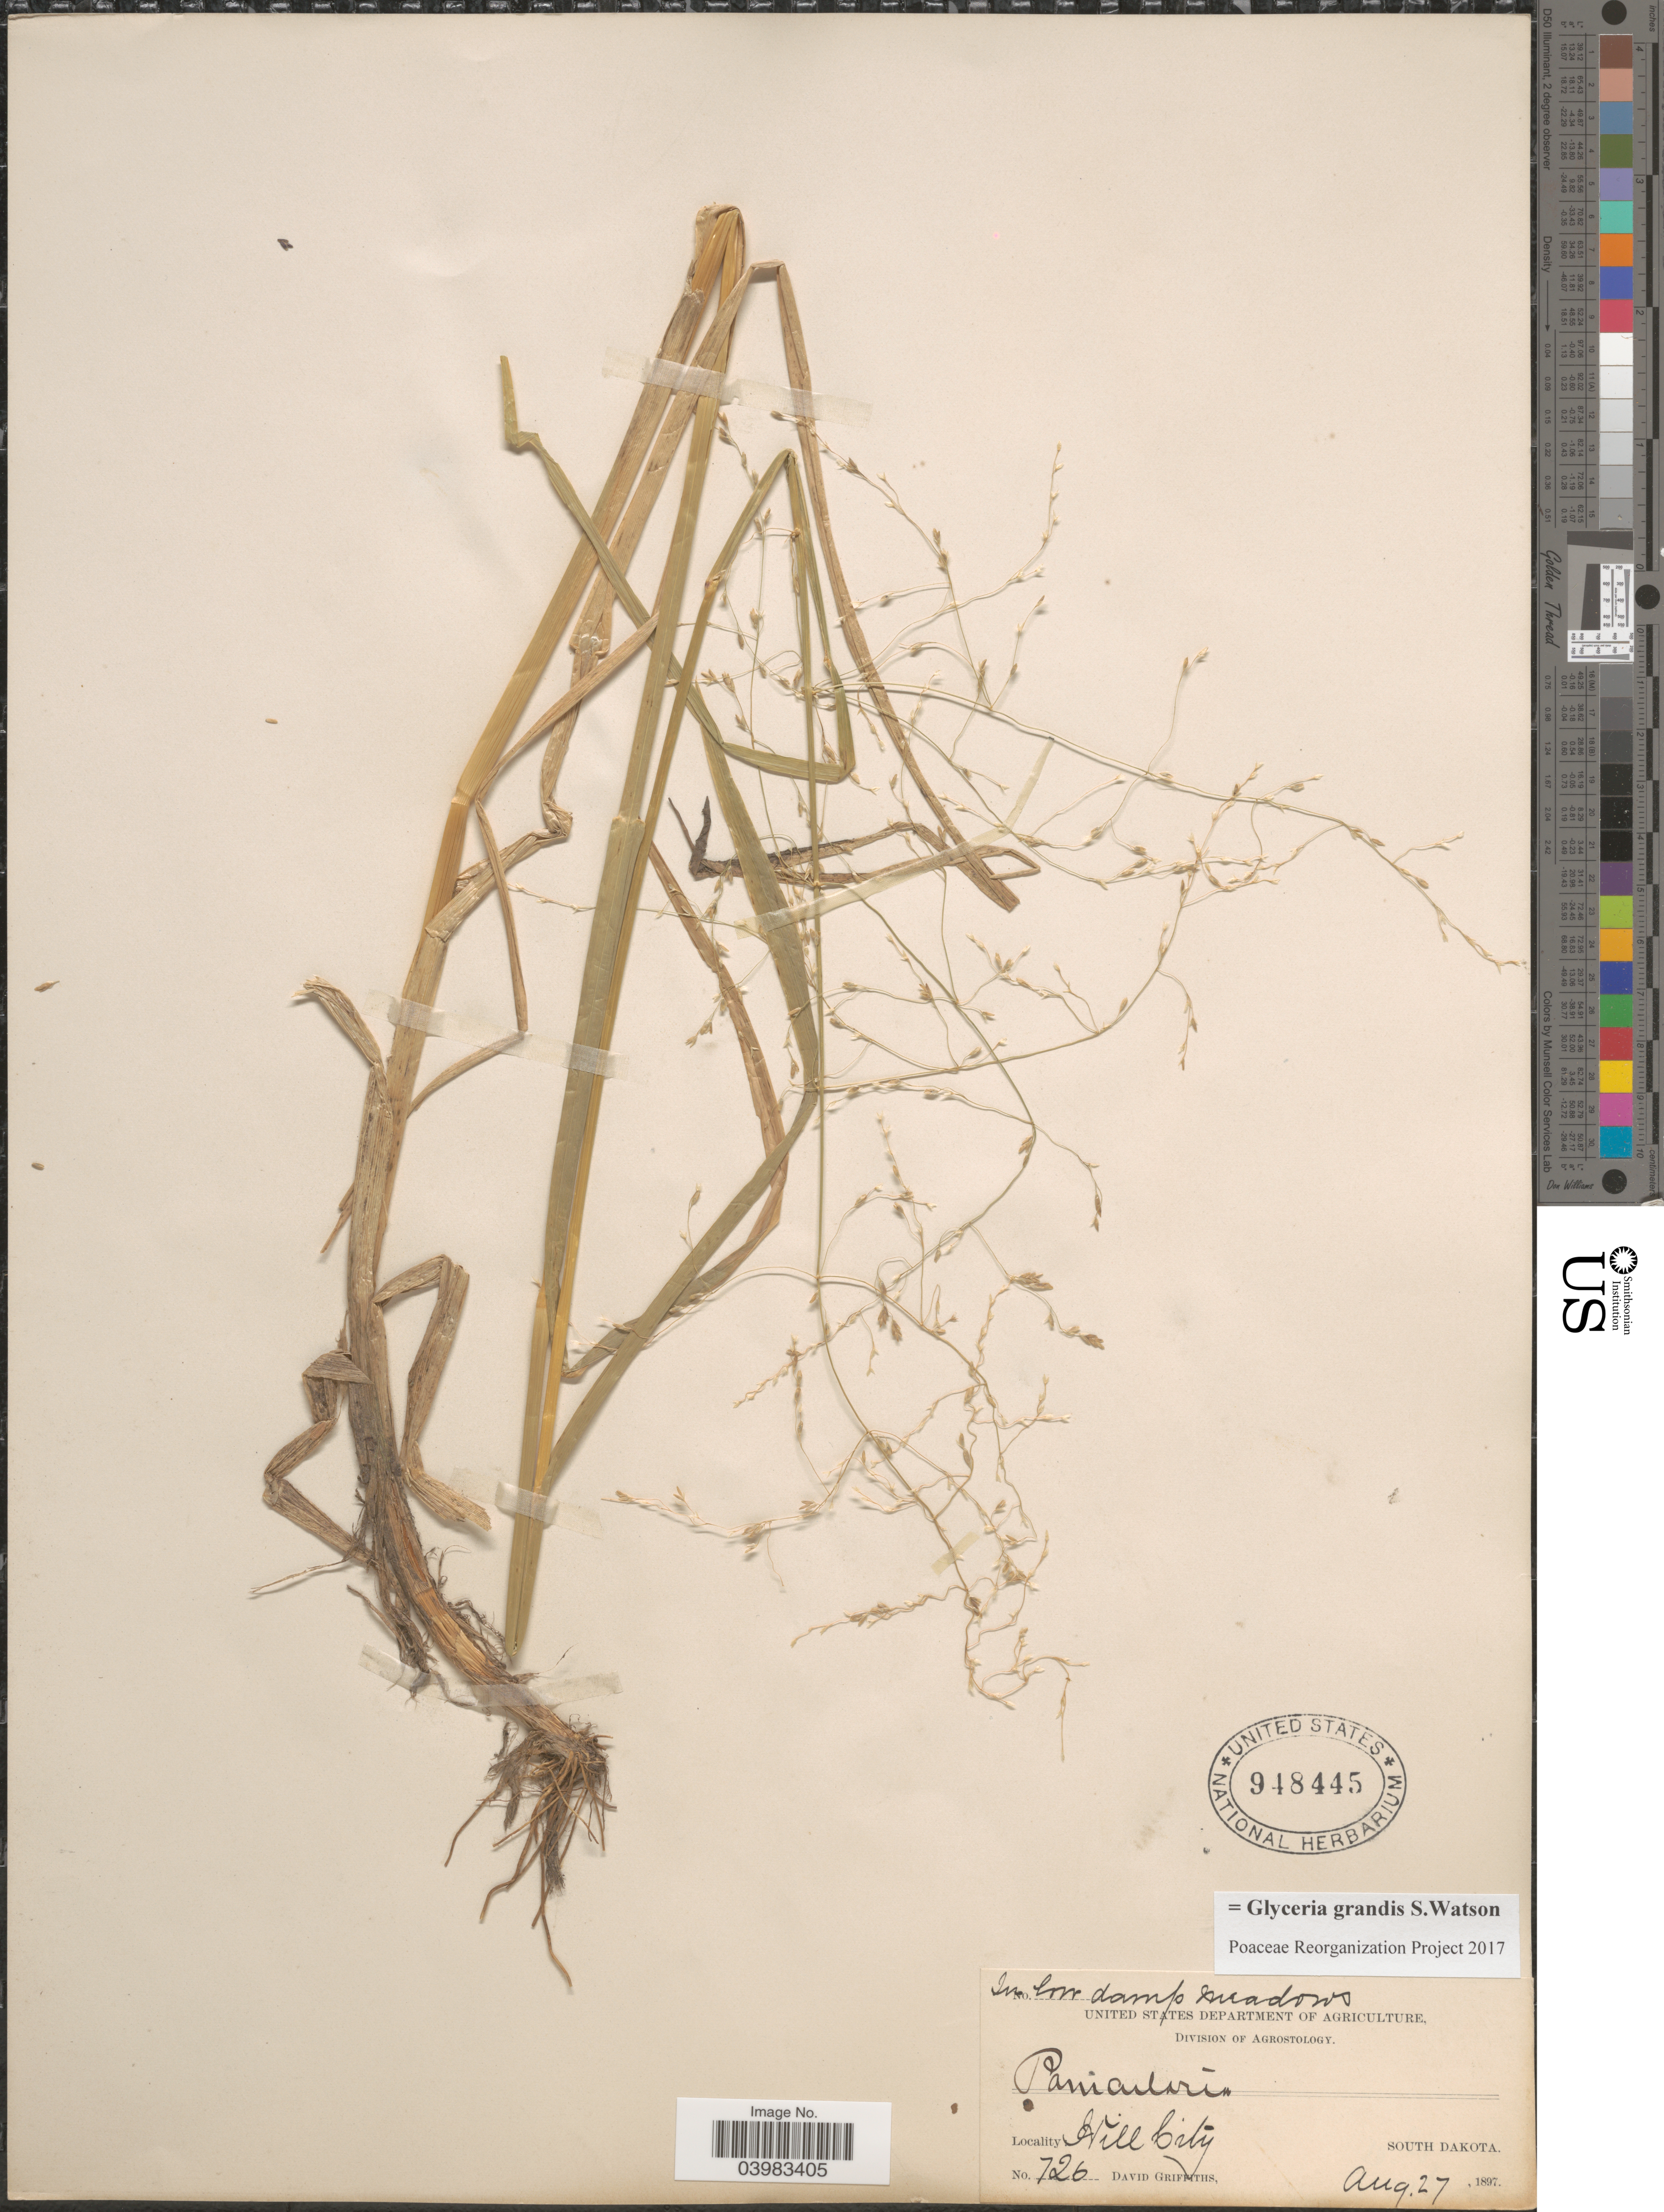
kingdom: Plantae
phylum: Tracheophyta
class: Liliopsida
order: Poales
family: Poaceae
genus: Glyceria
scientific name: Glyceria grandis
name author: S. Watson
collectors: D. Griffiths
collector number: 726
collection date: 1897-08-27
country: United States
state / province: South Dakota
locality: Hill City.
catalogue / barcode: US 948445